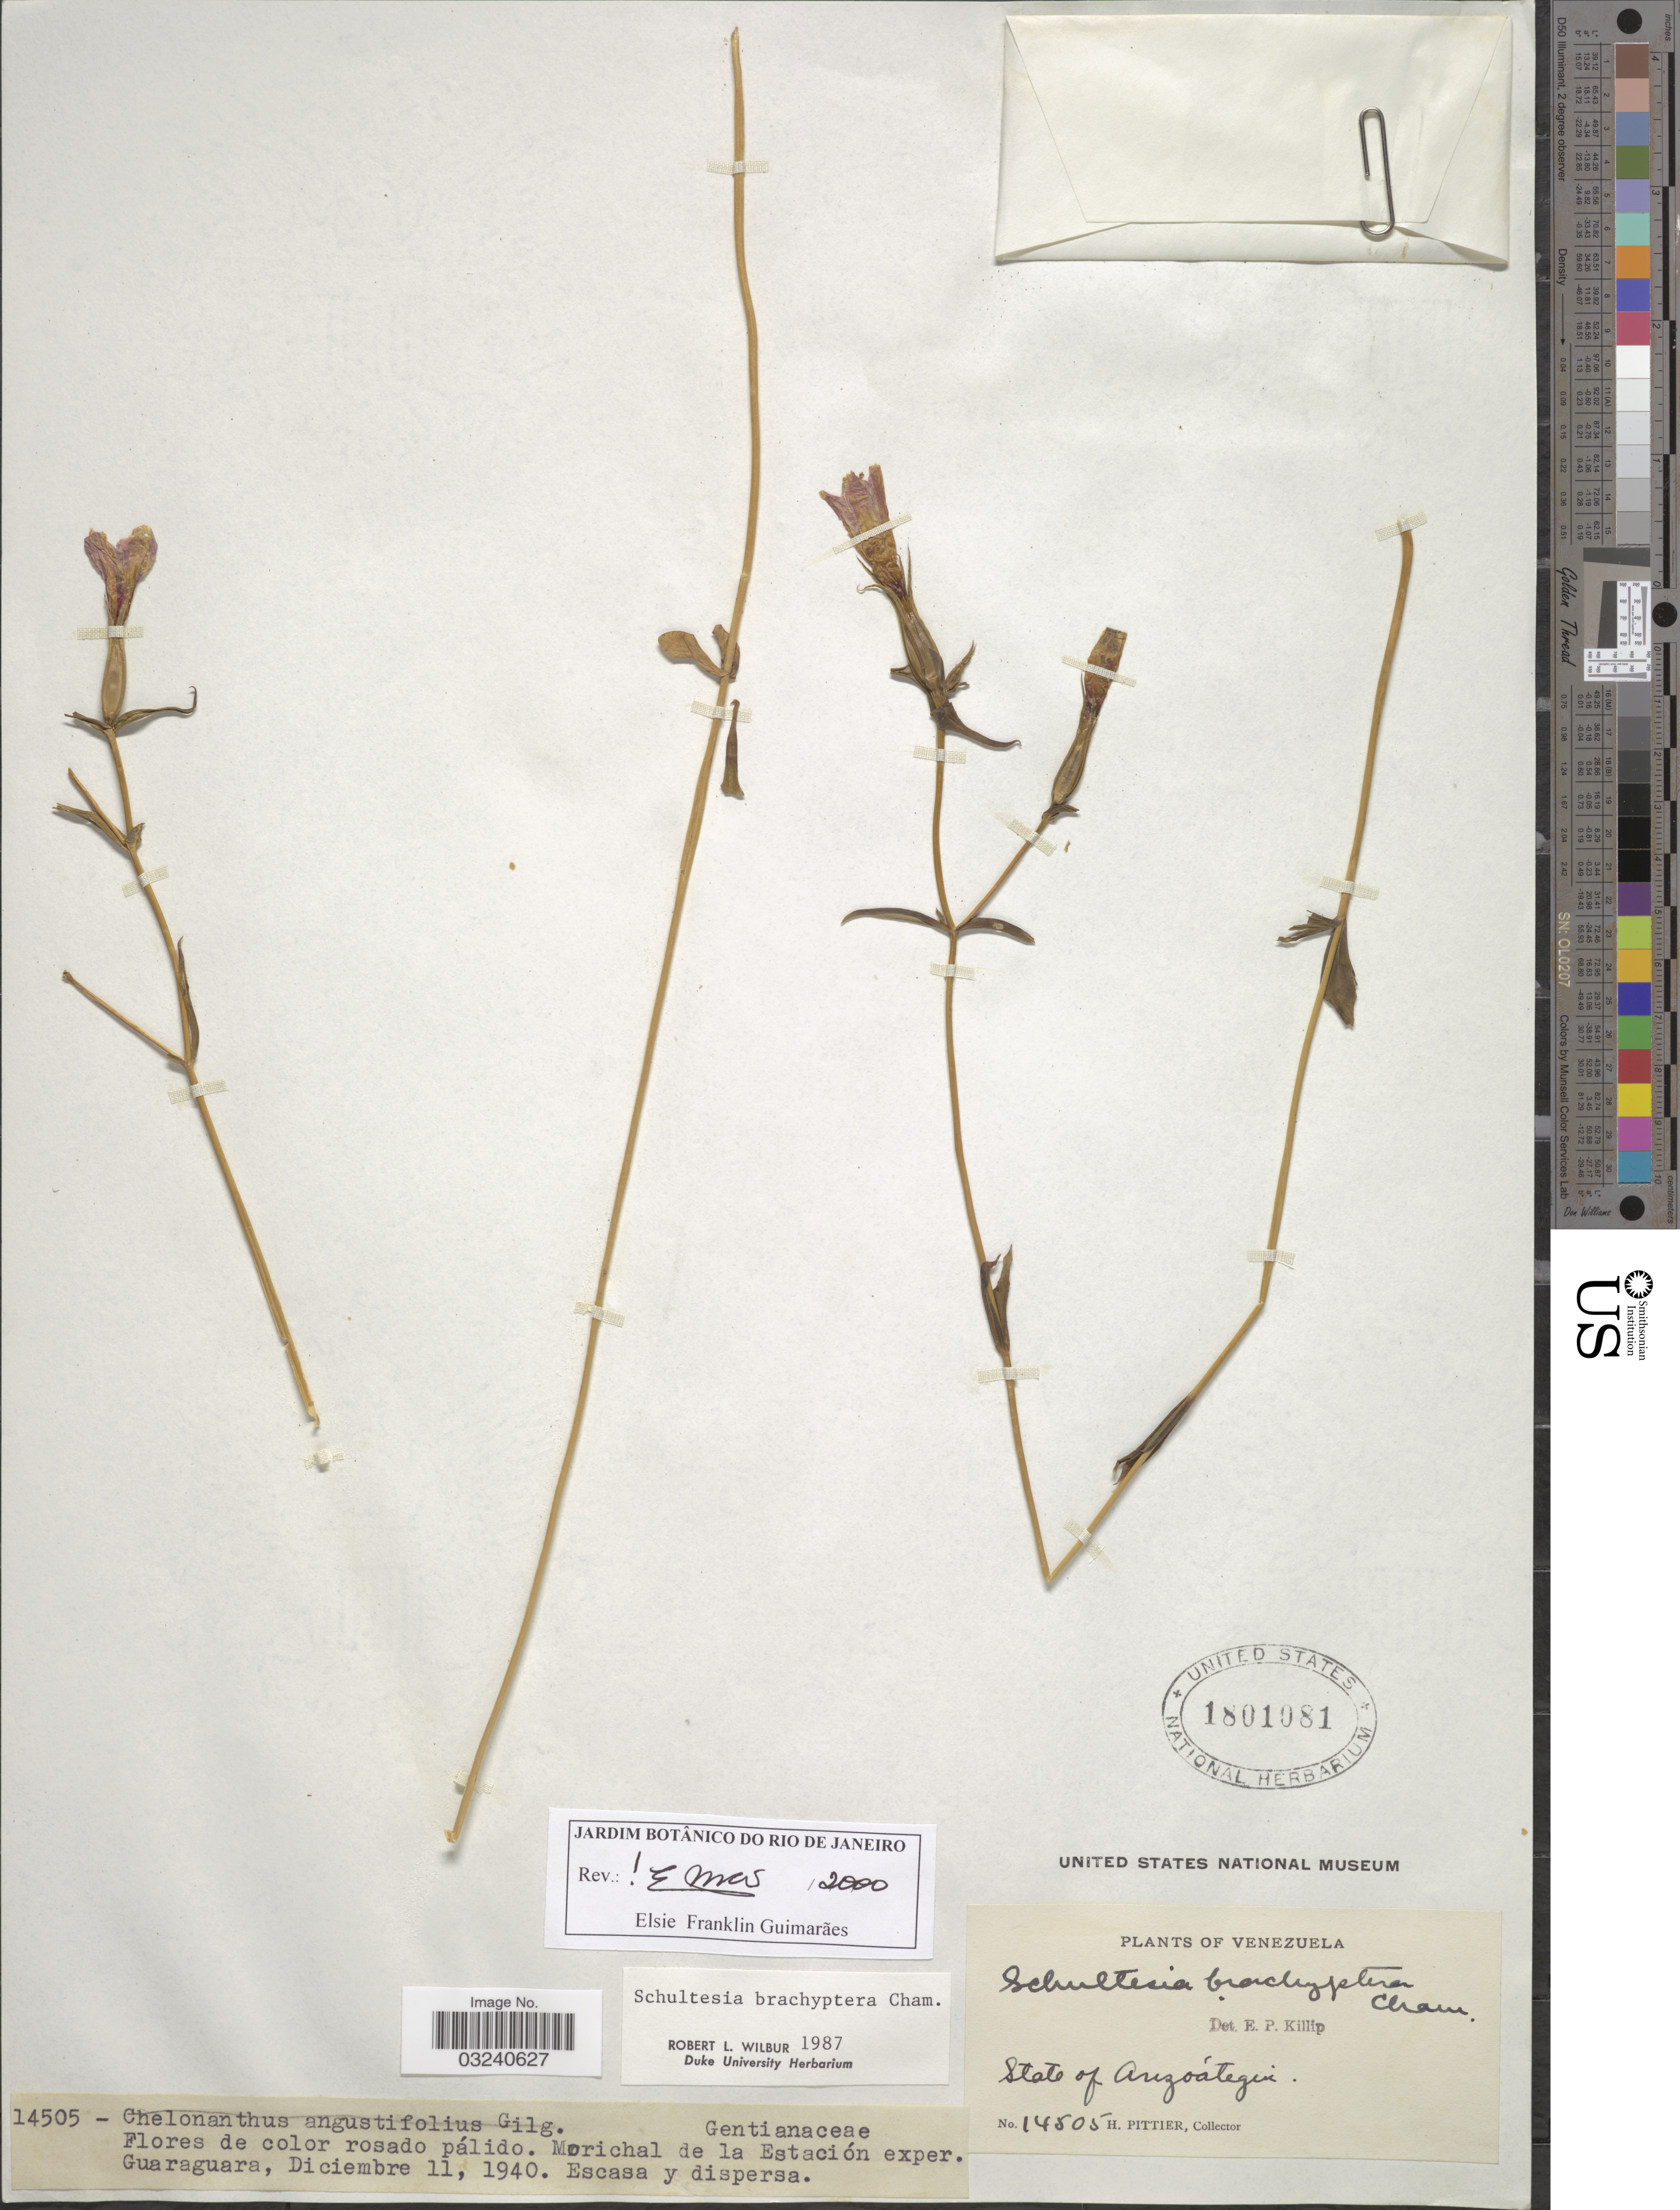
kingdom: Plantae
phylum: Tracheophyta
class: Magnoliopsida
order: Gentianales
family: Gentianaceae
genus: Schultesia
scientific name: Schultesia brachyptera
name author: Cham.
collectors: H. F. Pittier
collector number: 14505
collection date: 1940-12-11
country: Venezuela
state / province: Anzoategui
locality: Morichal de la Estación exper. Guaraguara.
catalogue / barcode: US 1801081